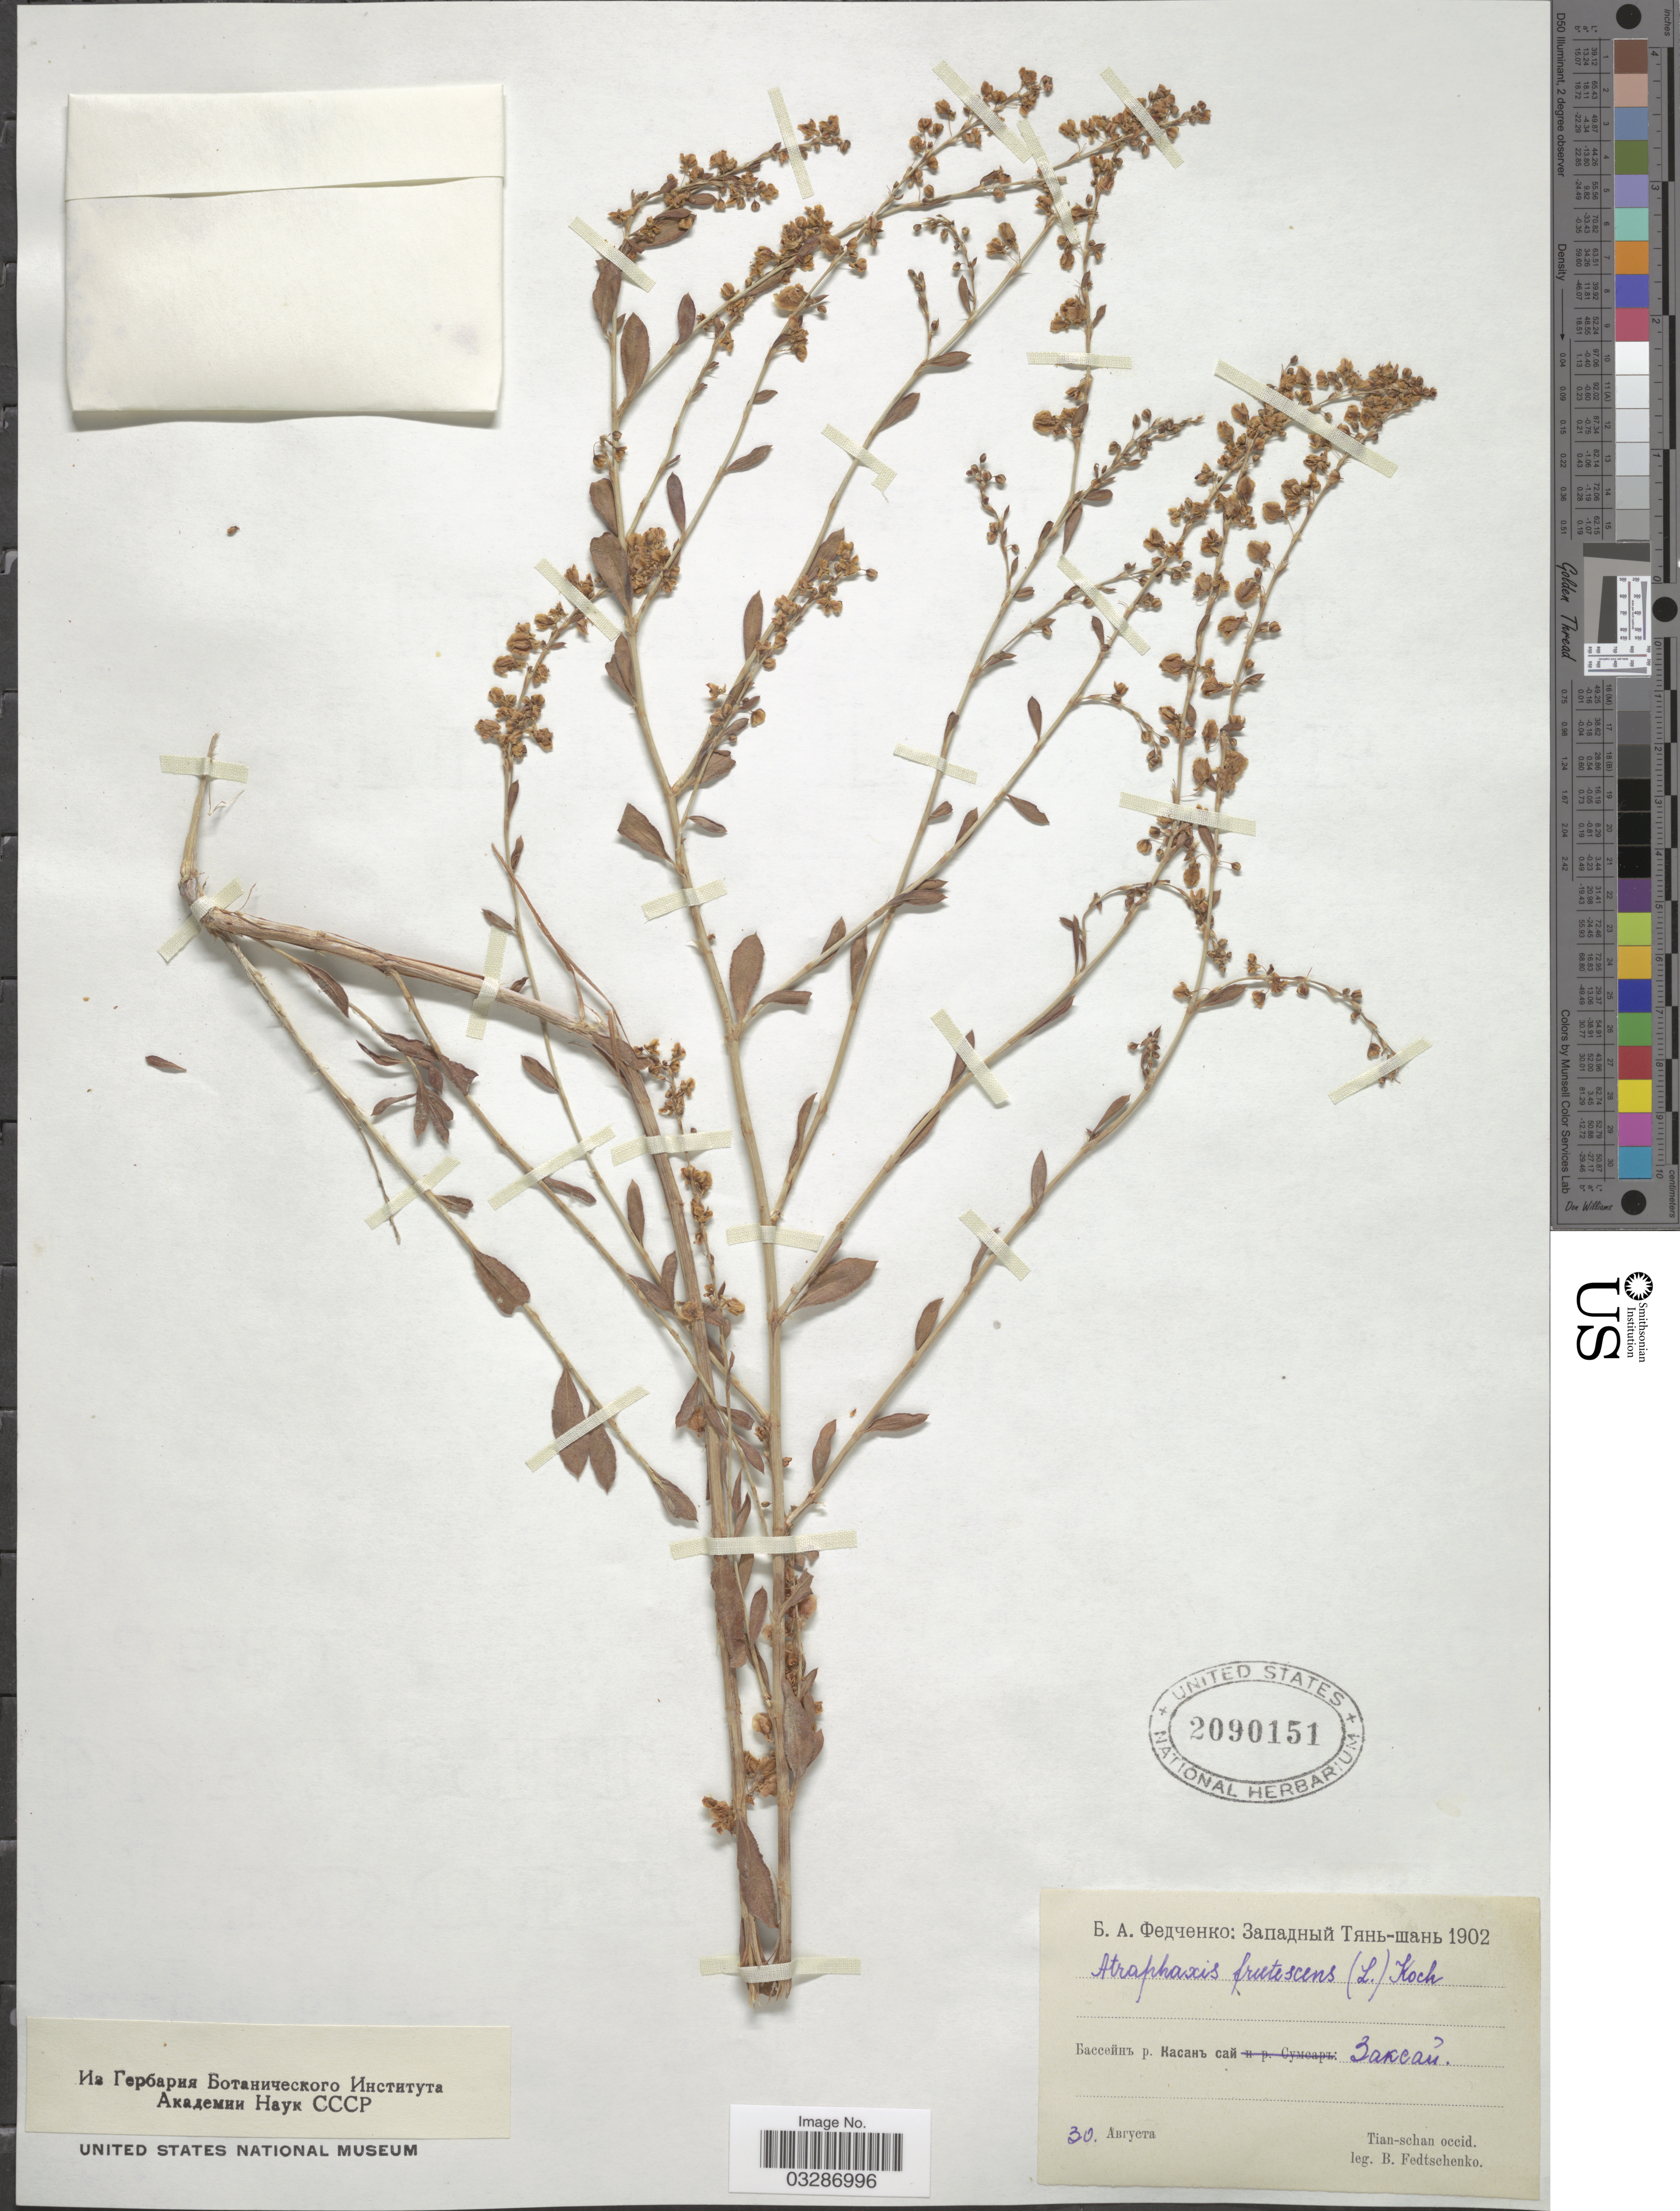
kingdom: Plantae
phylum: Tracheophyta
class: Magnoliopsida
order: Caryophyllales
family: Polygonaceae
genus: Atraphaxis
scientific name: Atraphaxis frutescens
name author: (L.) K. Koch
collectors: B. Fedtschenko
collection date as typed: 30 X 1902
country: Kyrgyzstan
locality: Jalal-Abad, Precise Loc: Bassin of River Kasan-Say. Tian-schan occid.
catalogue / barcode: US 2090151